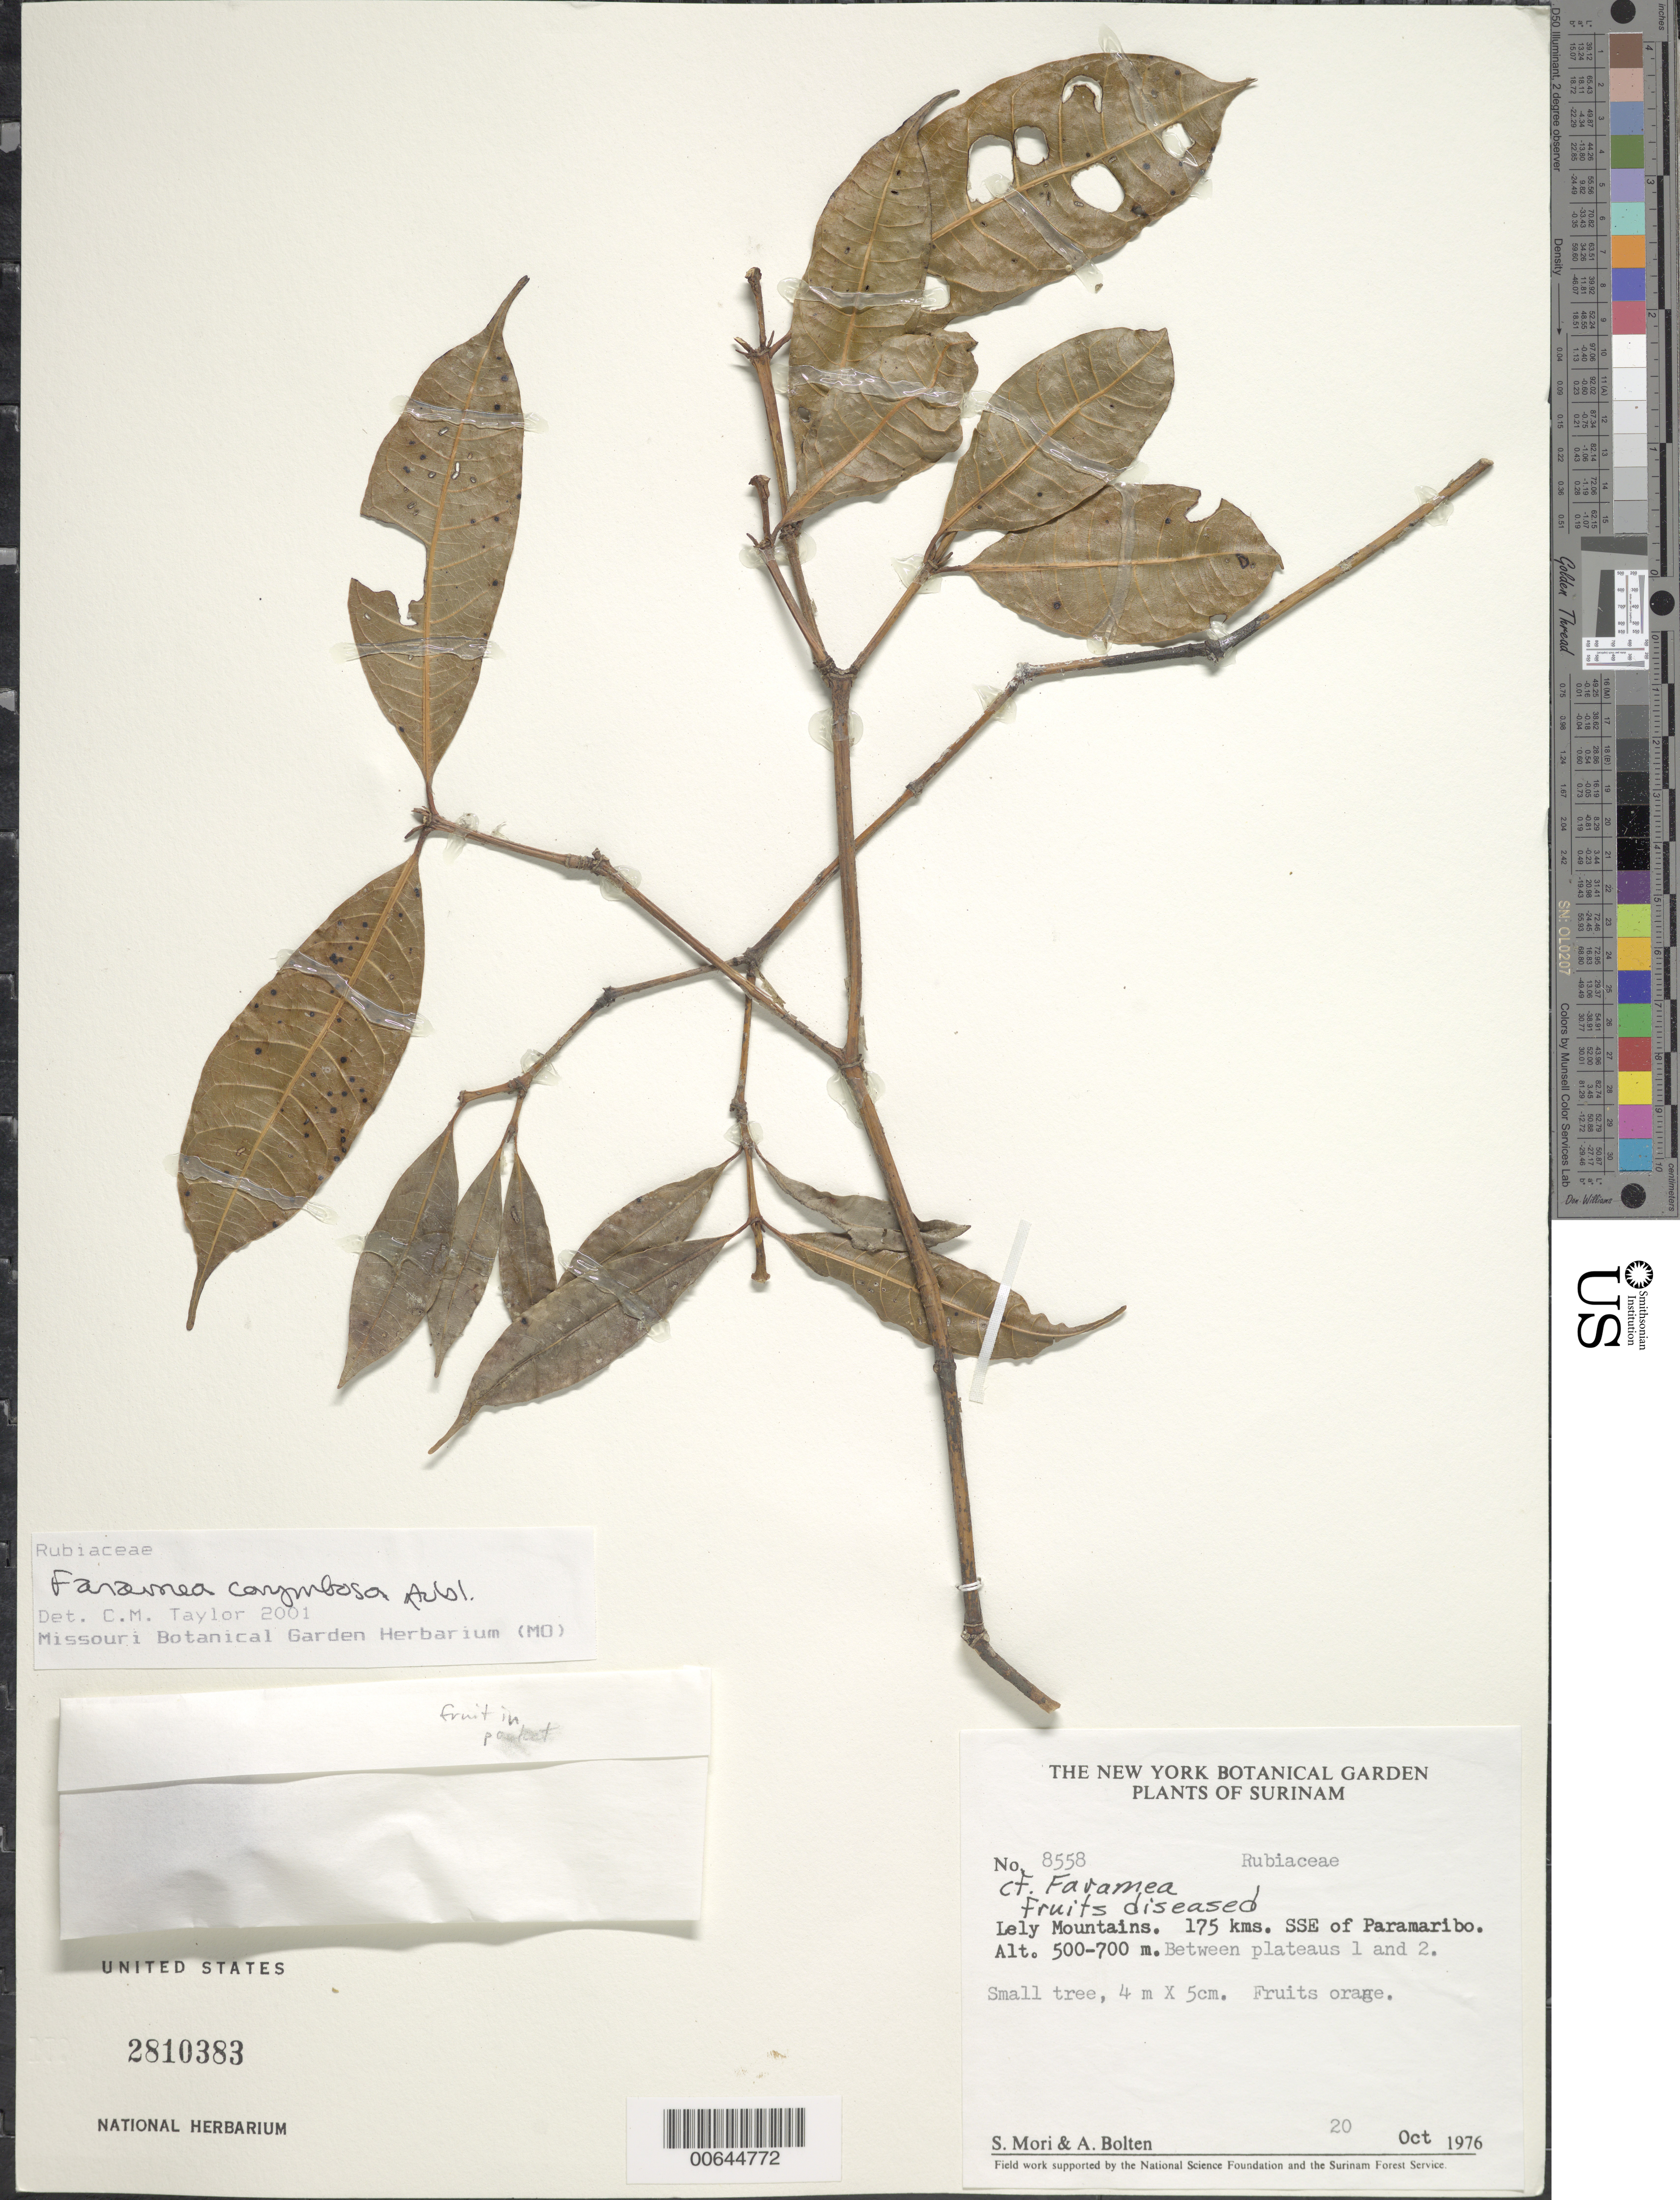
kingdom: Plantae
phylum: Tracheophyta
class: Magnoliopsida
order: Gentianales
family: Rubiaceae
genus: Faramea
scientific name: Faramea corymbosa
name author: Aubl.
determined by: Taylor, Charlotte M.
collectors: S. Mori & A. Bolten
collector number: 8558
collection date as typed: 20-Oct-76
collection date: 1976-10-20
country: Suriname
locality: Lely Mts., 175 km SSE of Paramaribo, betw. plateaus 1 & 2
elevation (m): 500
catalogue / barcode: US 2810383